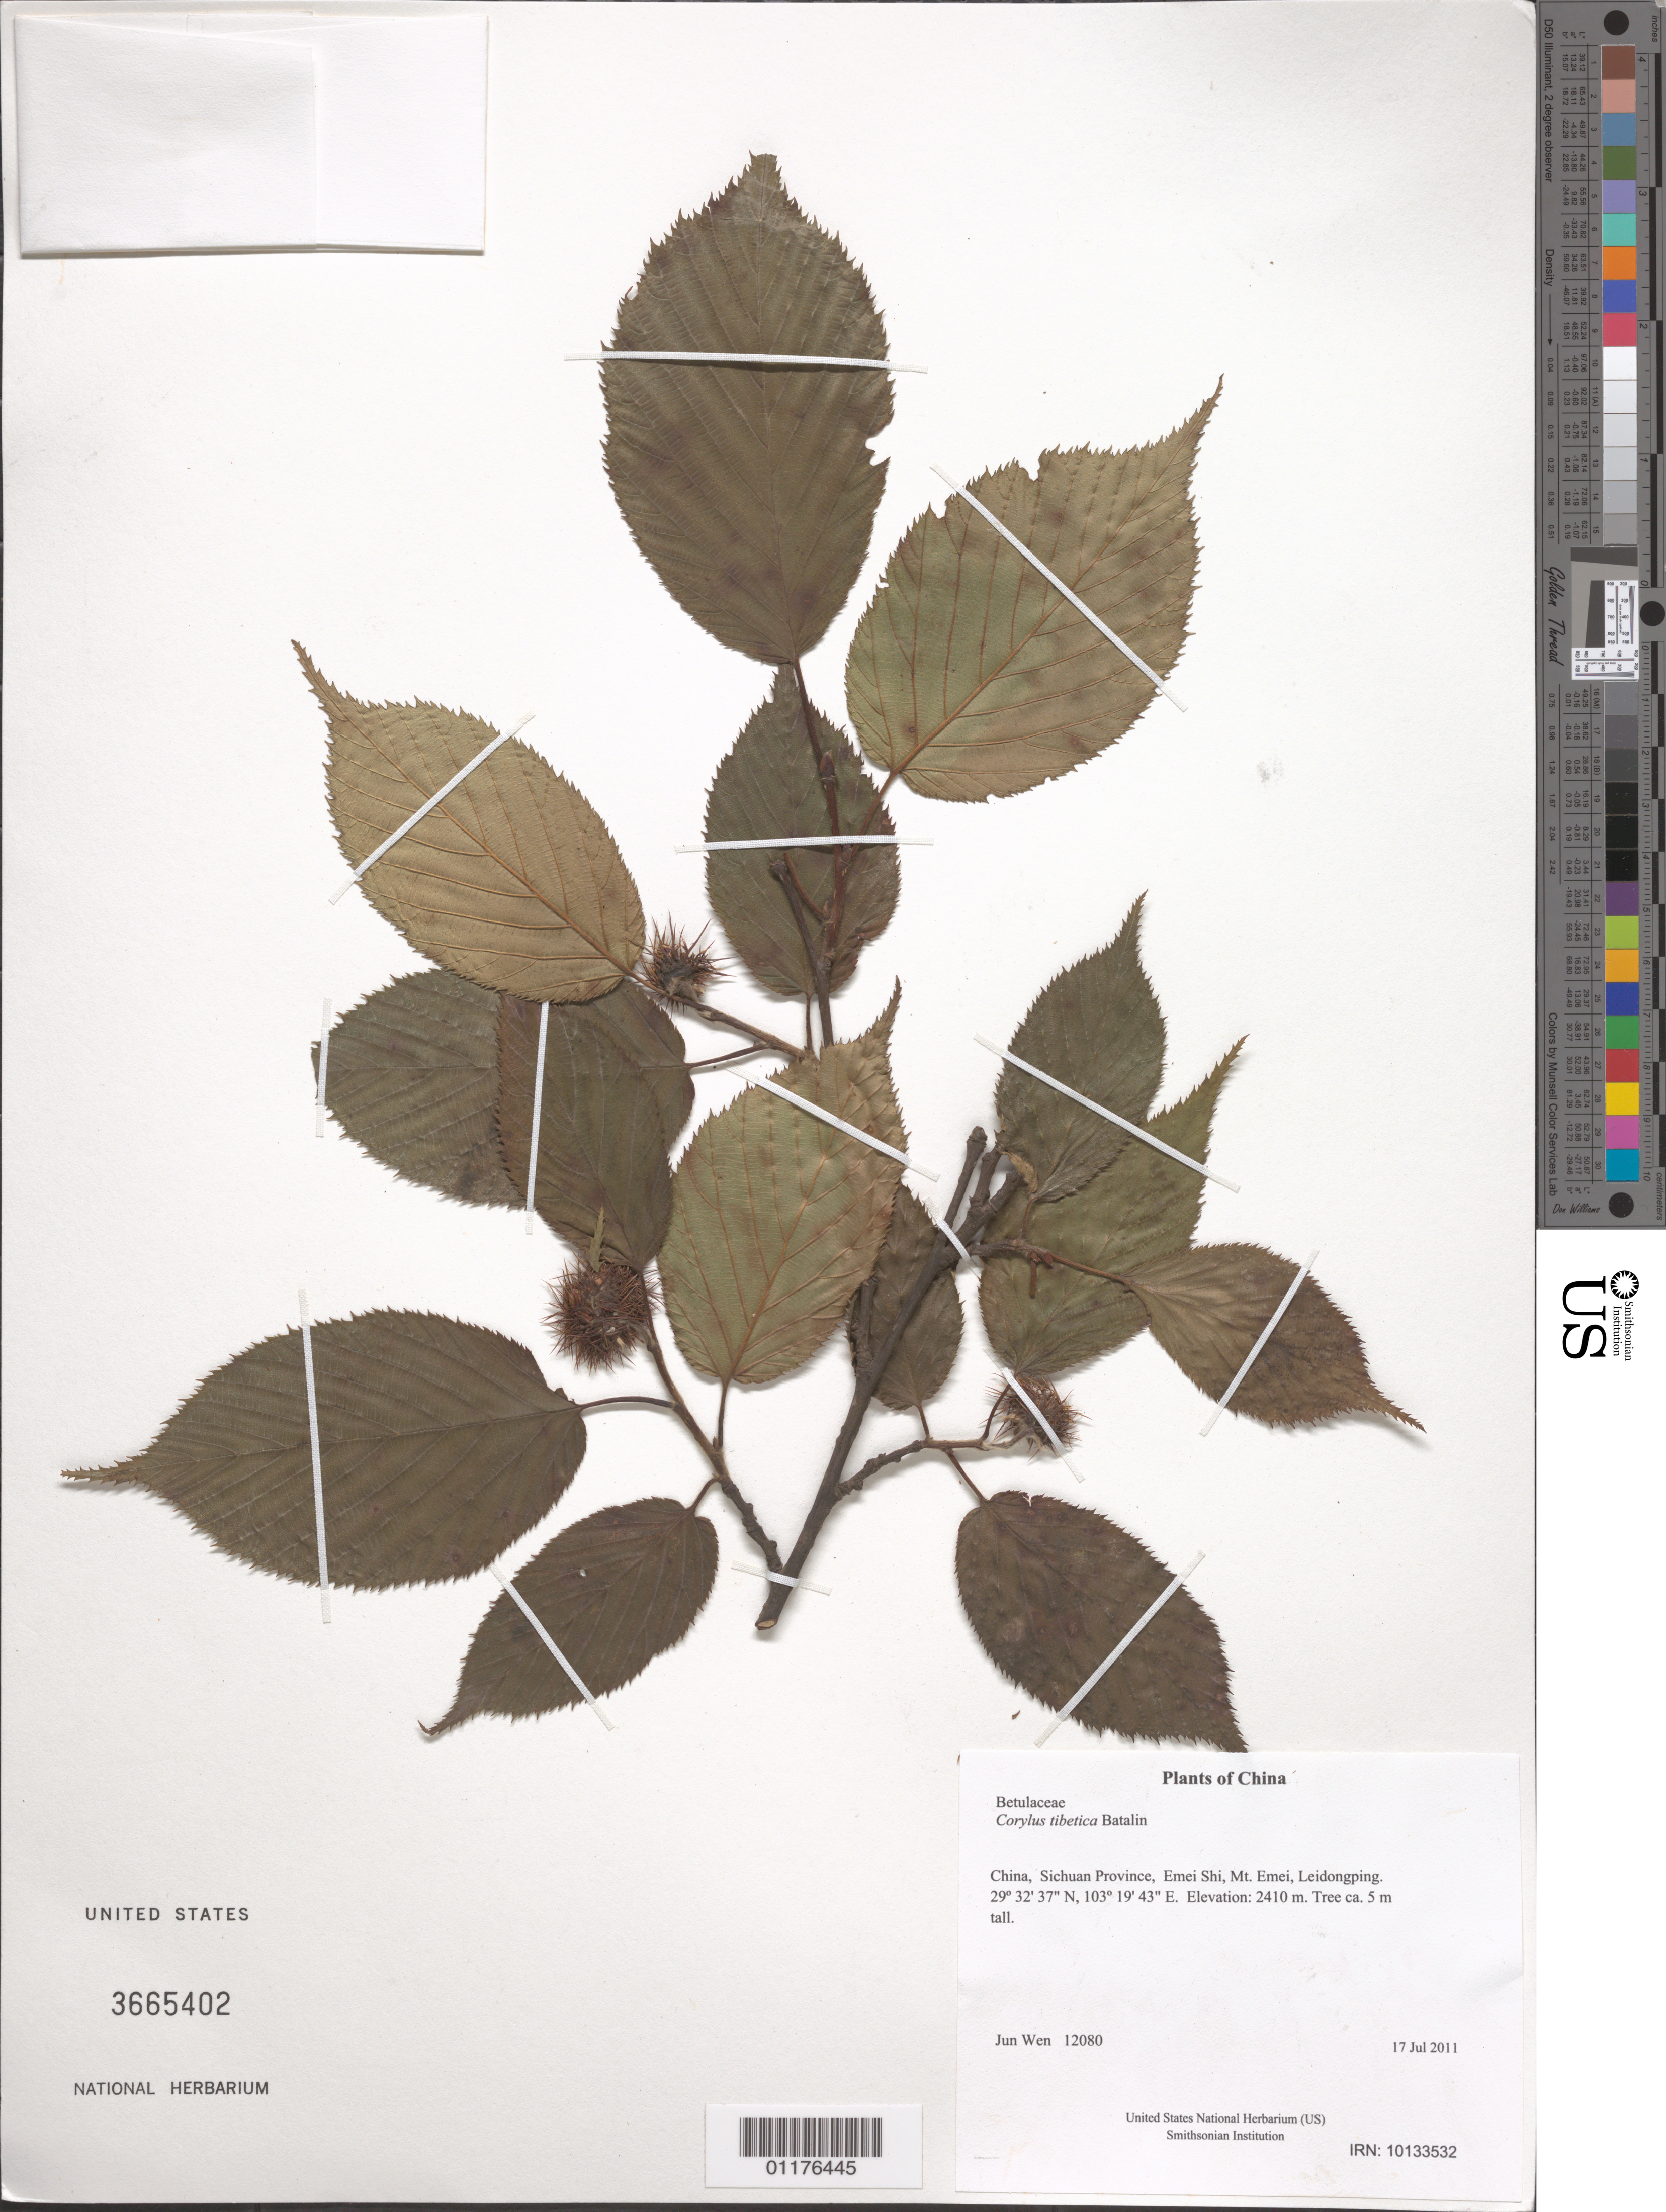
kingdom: Plantae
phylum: Tracheophyta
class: Magnoliopsida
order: Fagales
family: Betulaceae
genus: Corylus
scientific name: Corylus tibetica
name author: Batalin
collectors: J. Wen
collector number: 12080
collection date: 2011-07-17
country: China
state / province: Sichuan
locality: Emei Shi, Mt. Emei, Leidongping.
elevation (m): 2410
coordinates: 29 32 37.3 N, 103 19 43.3 E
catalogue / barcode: US 3665402